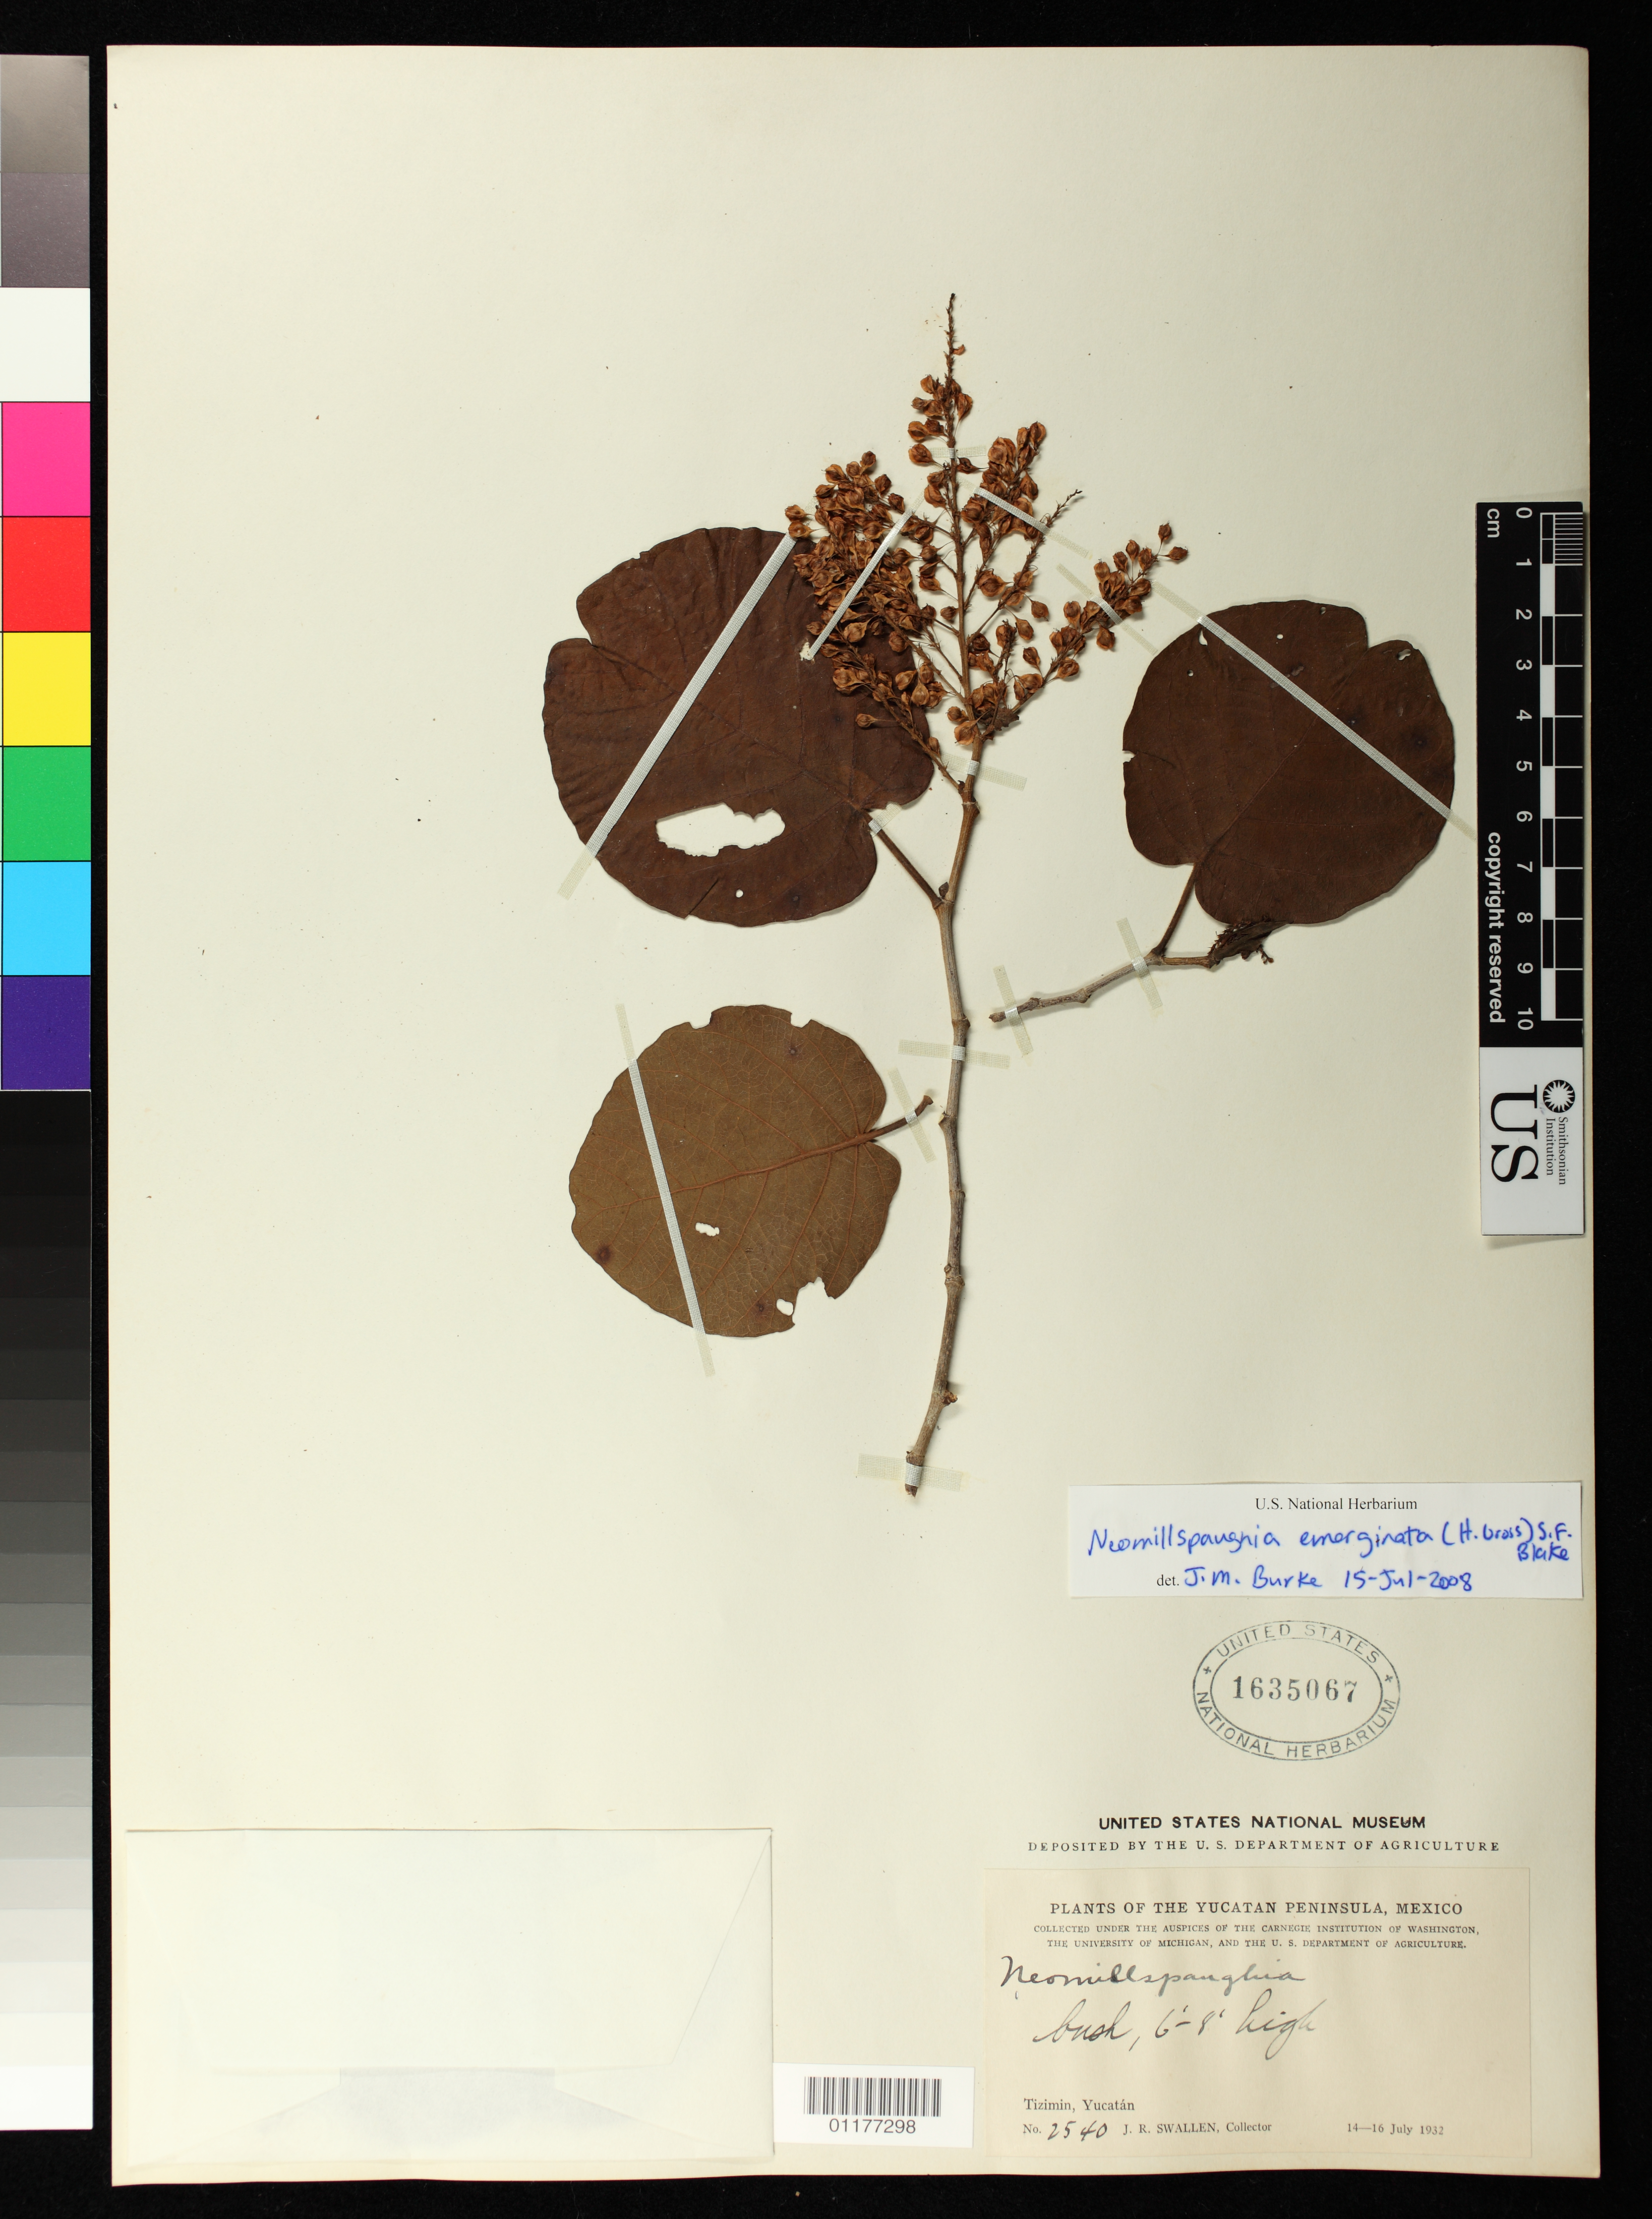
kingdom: Plantae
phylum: Tracheophyta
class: Magnoliopsida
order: Caryophyllales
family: Polygonaceae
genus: Neomillspaughia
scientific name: Neomillspaughia emarginata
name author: (H. Gross) S.F. Blake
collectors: J. R. Swallen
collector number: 2540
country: Mexico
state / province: Yucatán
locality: Tizimin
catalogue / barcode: US 1635067